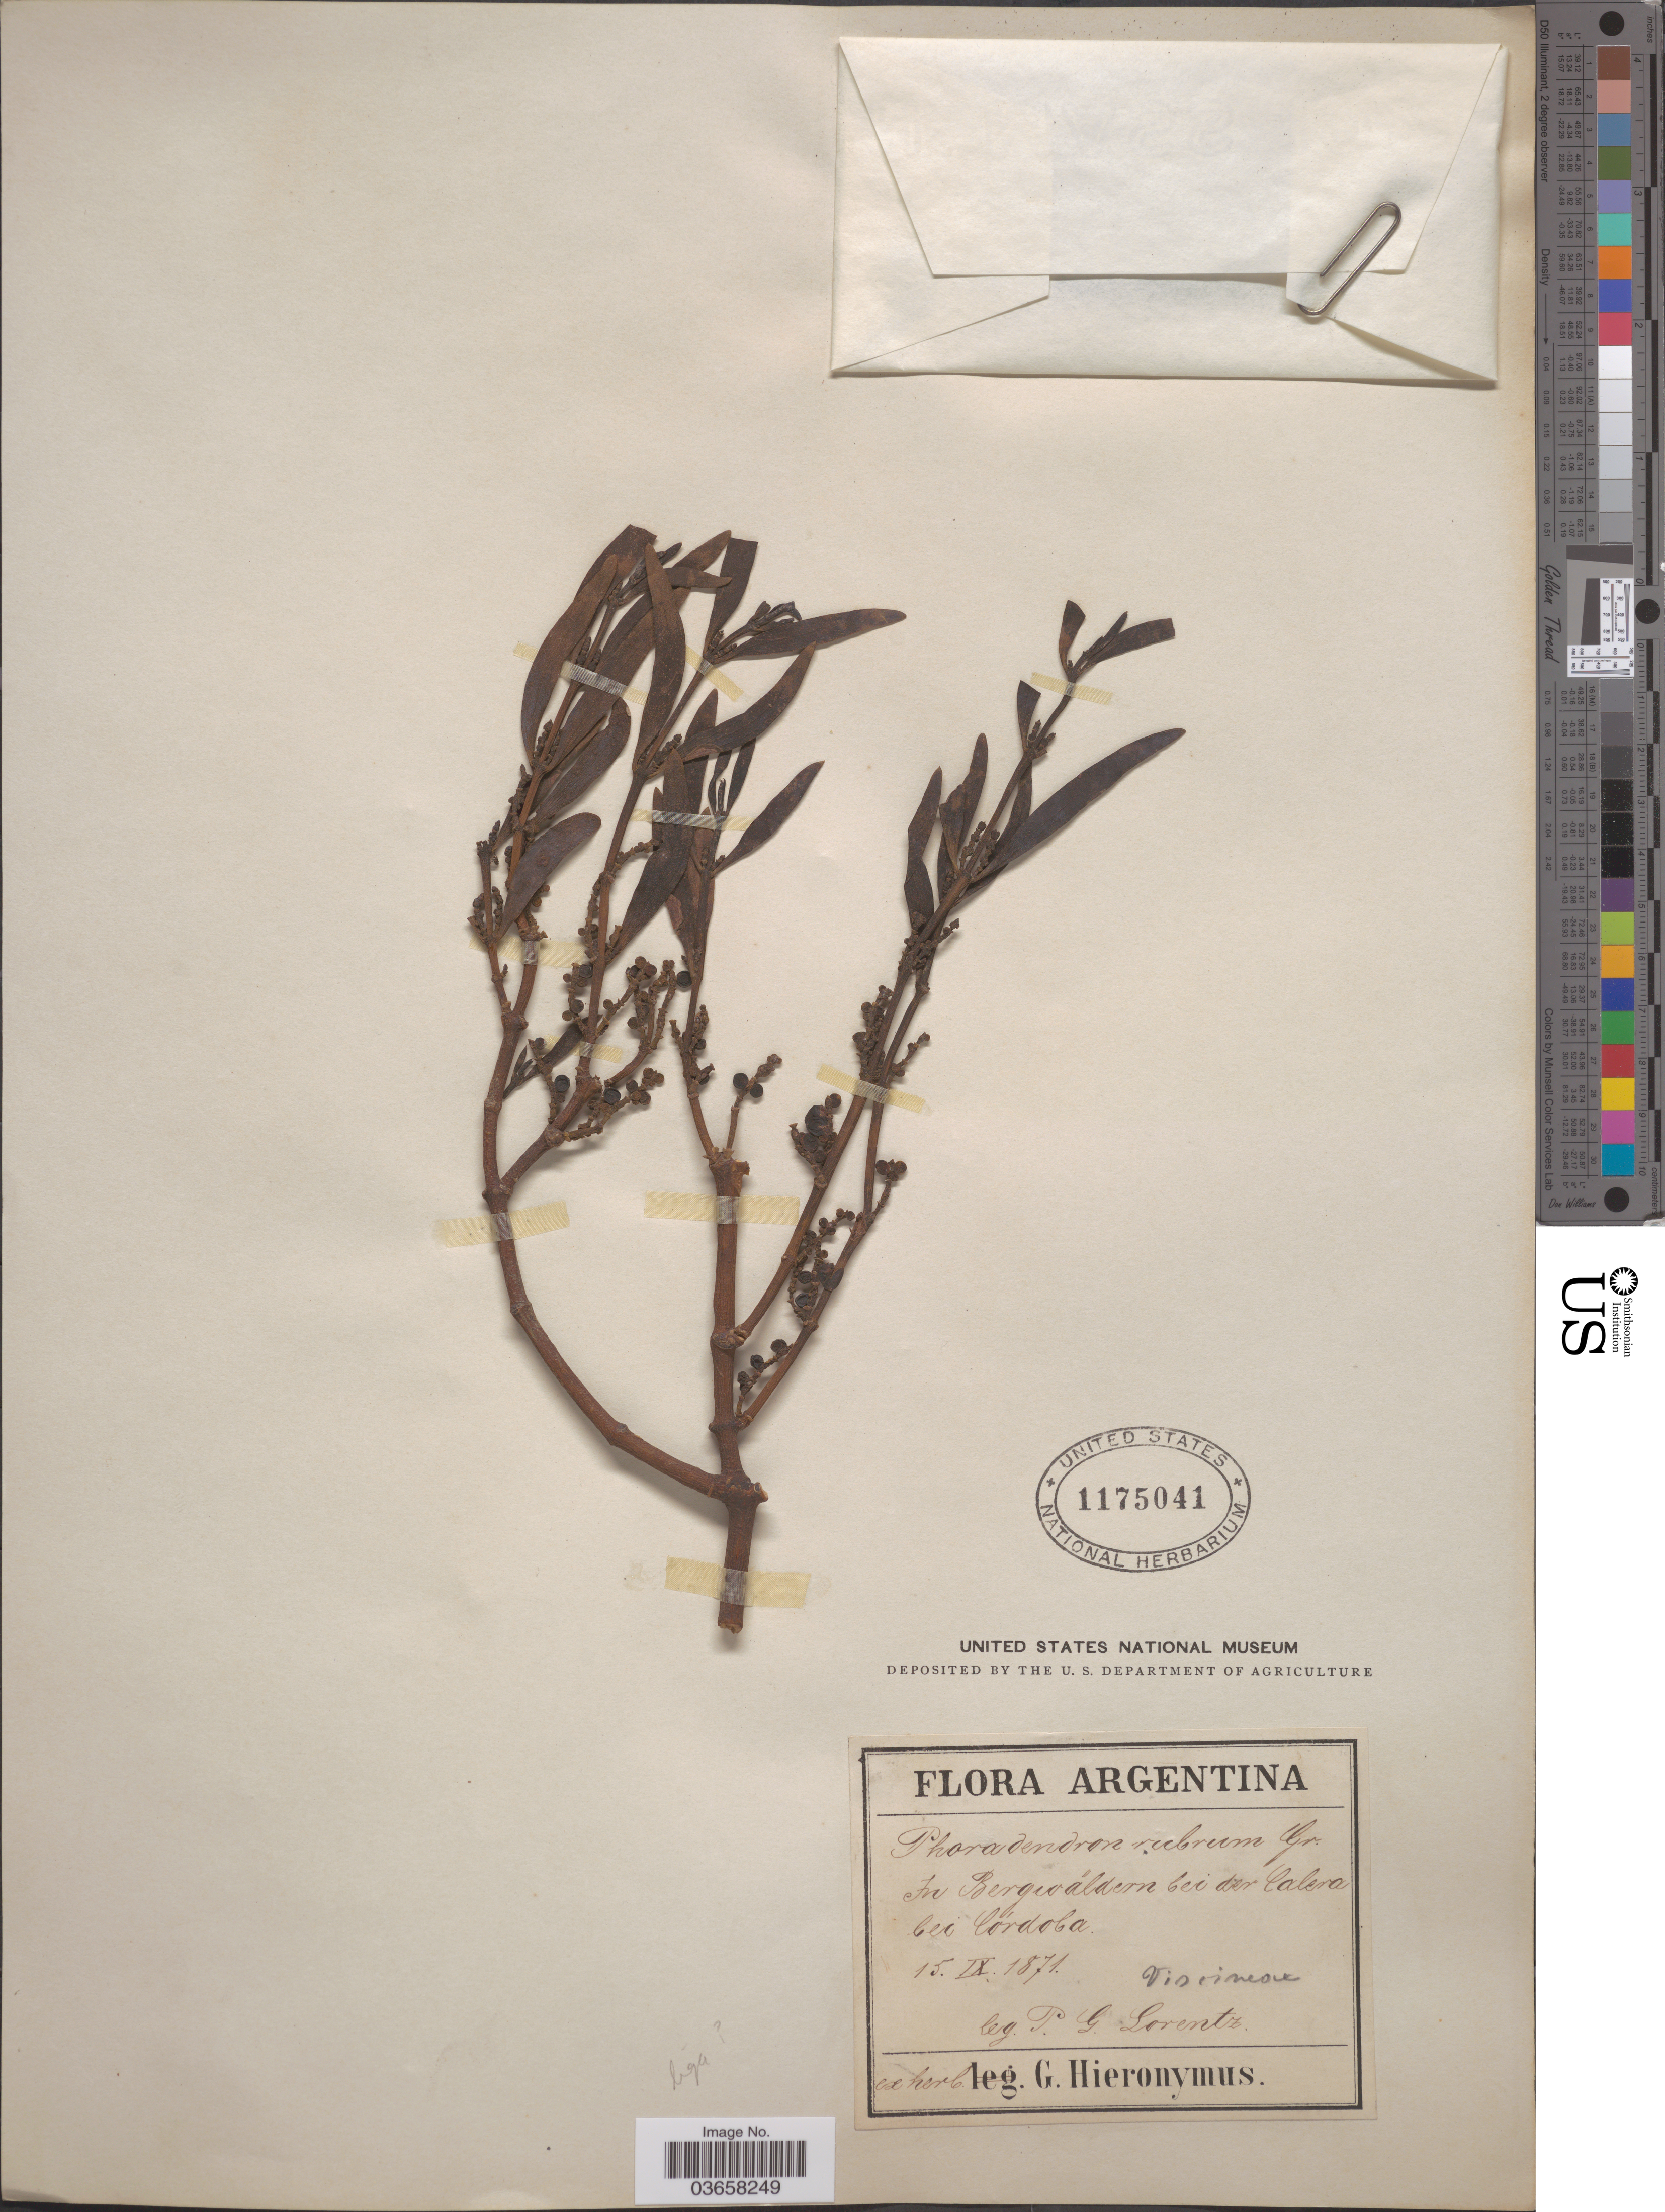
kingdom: Plantae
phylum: Tracheophyta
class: Magnoliopsida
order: Santalales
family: Viscaceae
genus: Phoradendron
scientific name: Phoradendron liga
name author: (Gillies ex Hook. & Arn.) Eichler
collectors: P. G. Lorentz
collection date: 1871-09-15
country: Argentina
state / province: Cordoba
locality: Bei der Calera bei Córdoba.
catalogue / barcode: US 1175041